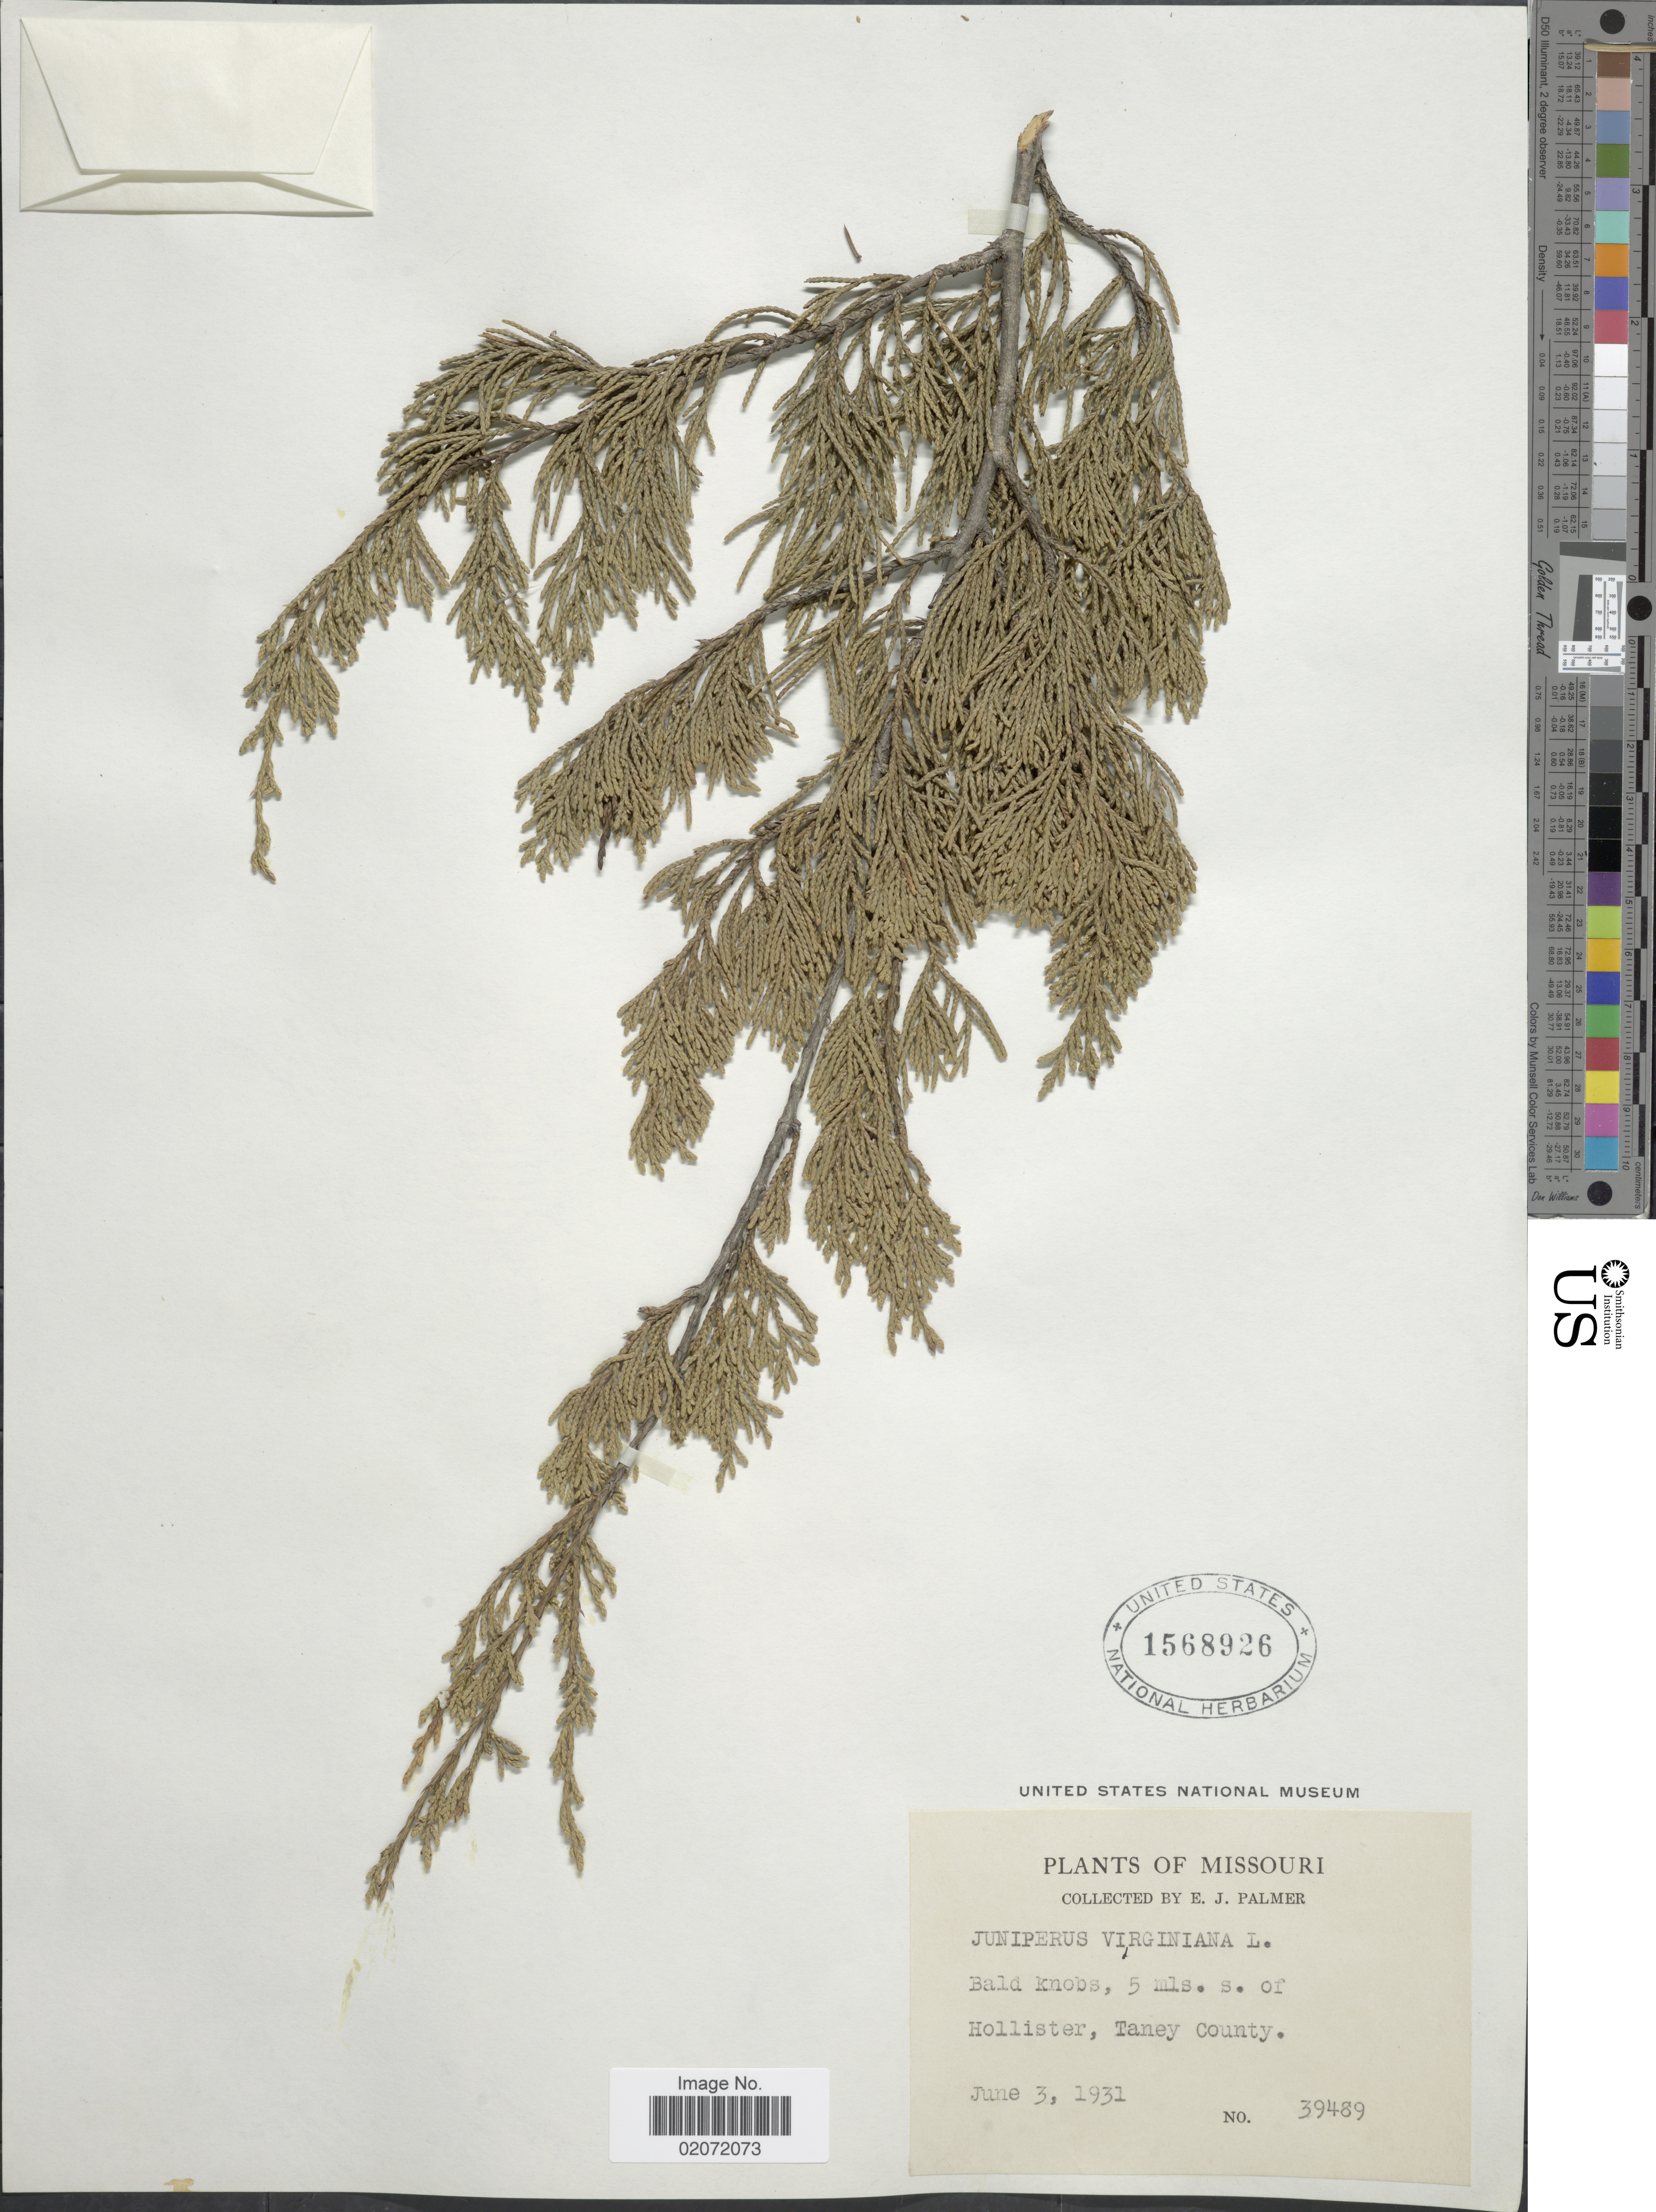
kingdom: Plantae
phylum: Tracheophyta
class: Pinopsida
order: Pinales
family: Cupressaceae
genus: Juniperus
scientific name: Juniperus virginiana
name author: L.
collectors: E. J. Palmer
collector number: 39489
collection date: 1931-06-03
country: United States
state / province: Missouri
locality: Bald Knobs, 5 mls. s. of Hollister, Taney County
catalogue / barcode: US 1568926